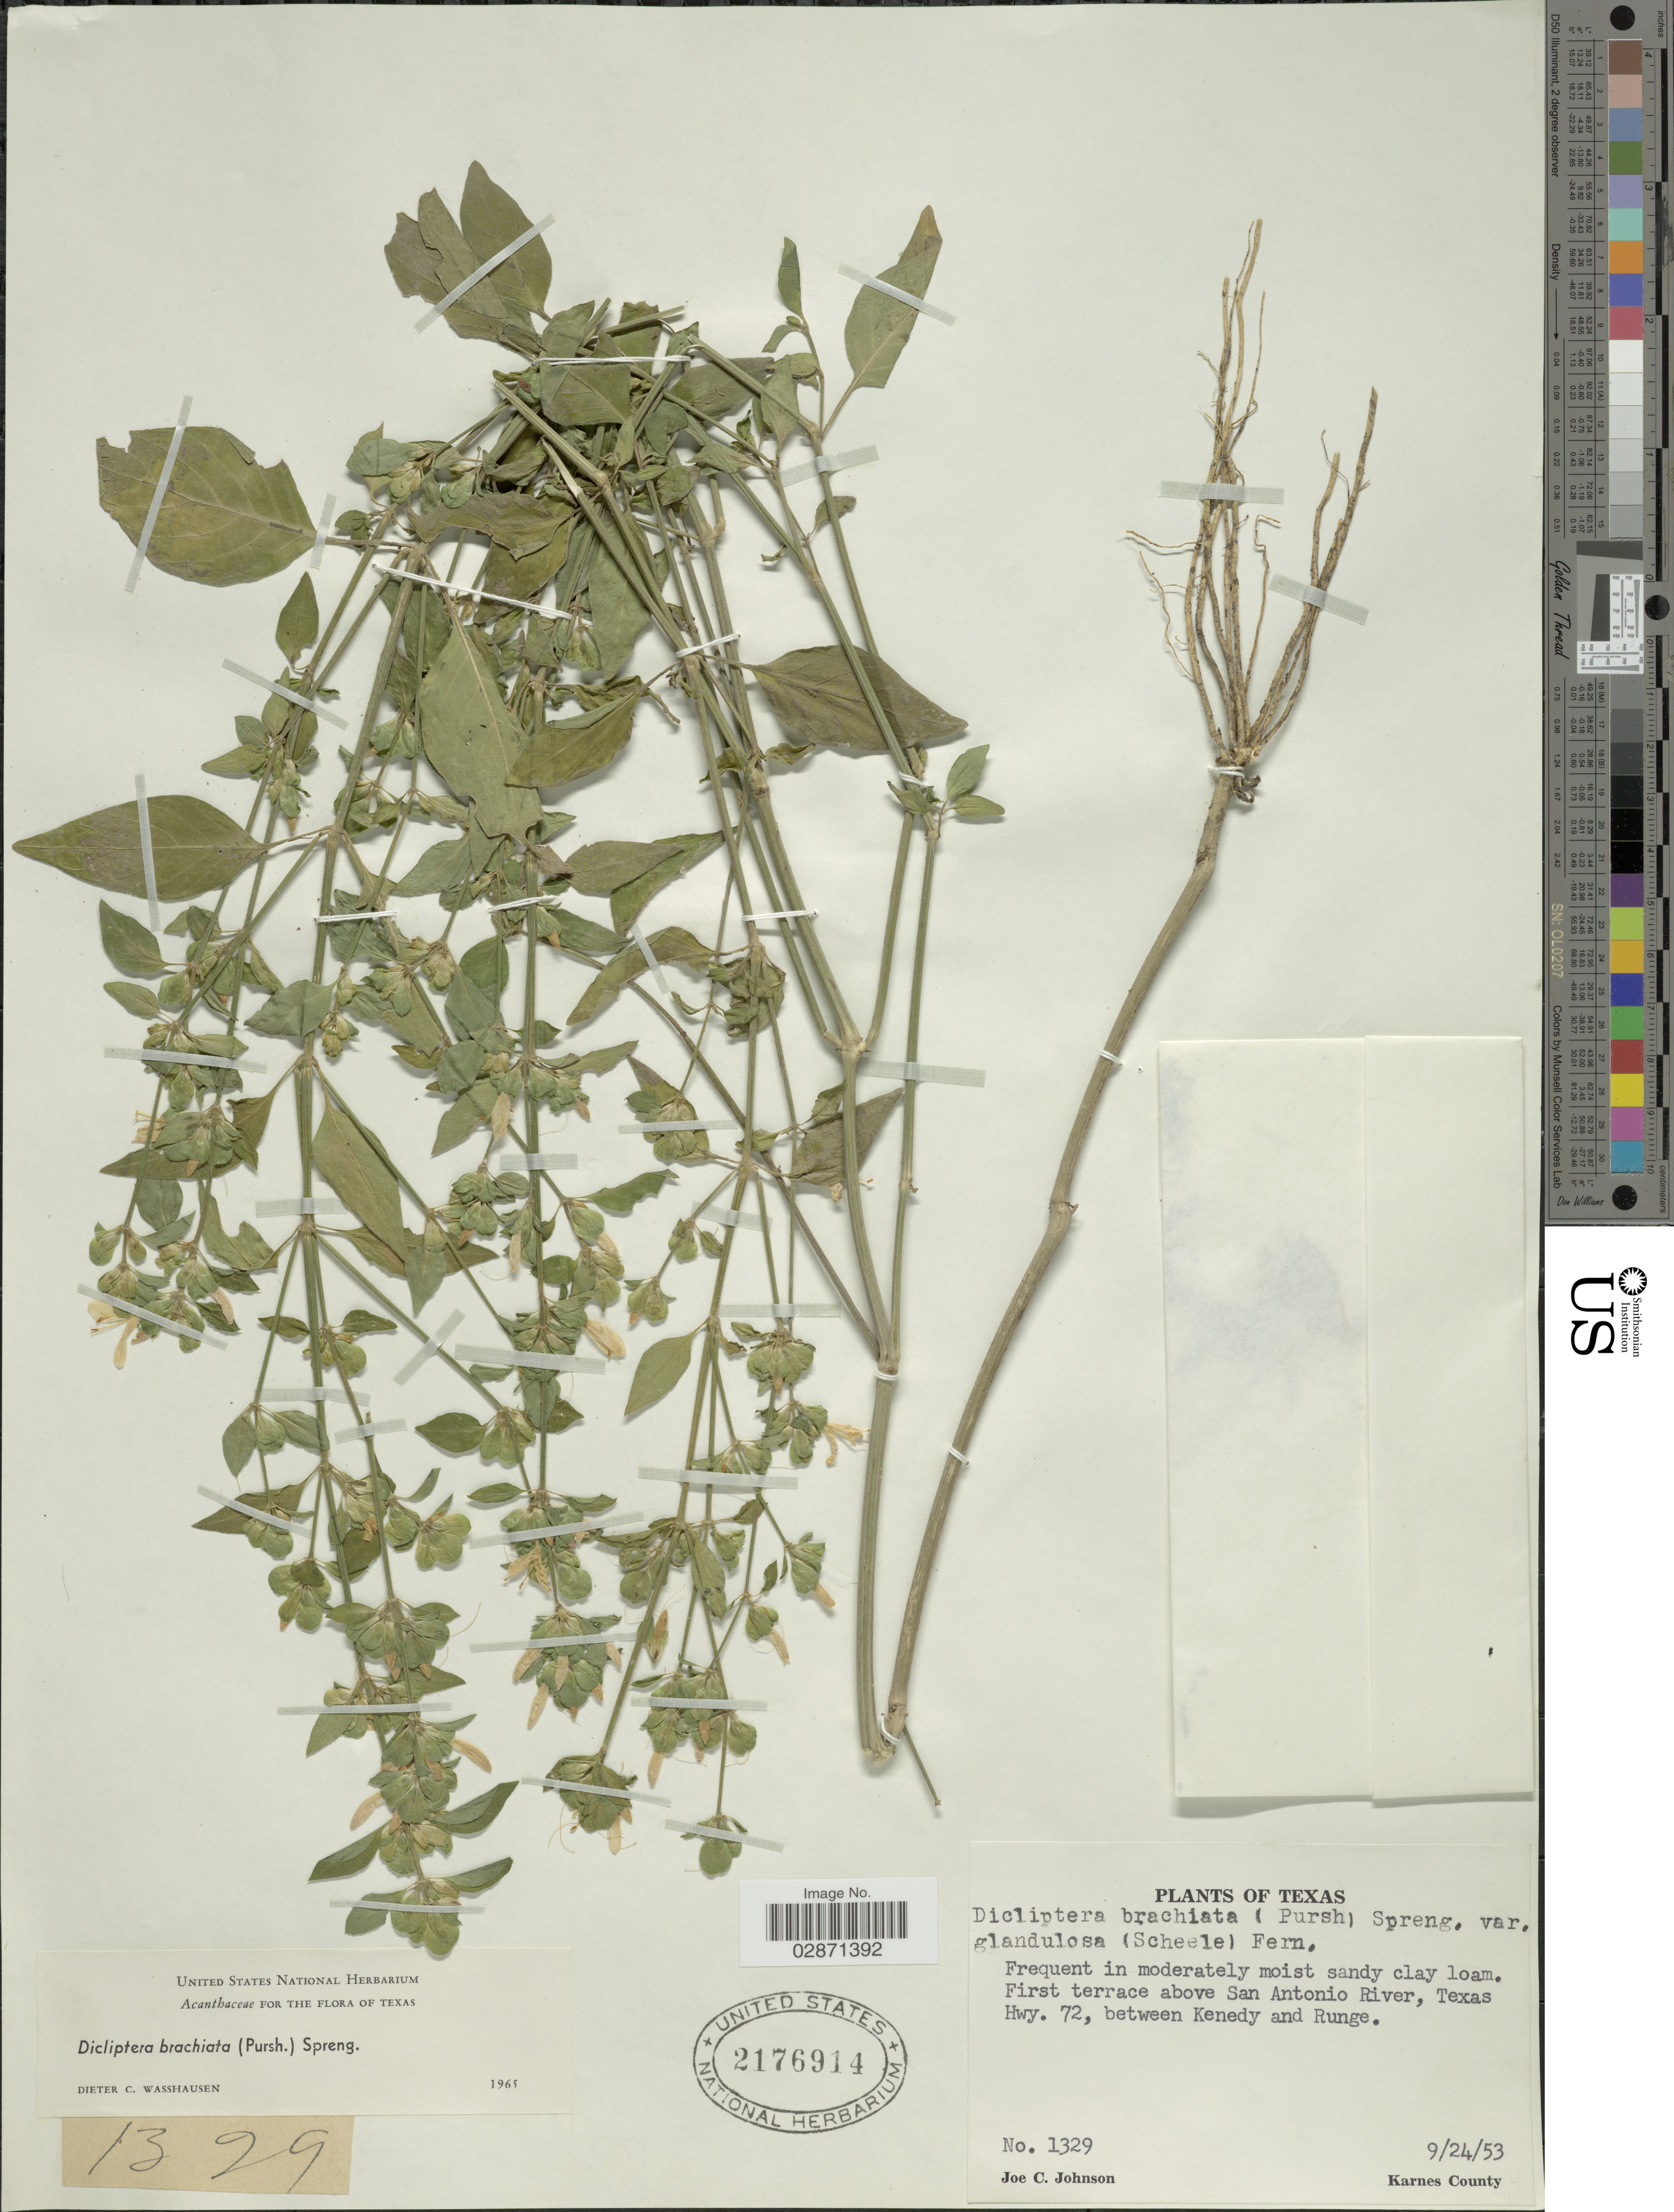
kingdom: Plantae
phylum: Tracheophyta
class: Magnoliopsida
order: Lamiales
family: Acanthaceae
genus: Dicliptera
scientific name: Dicliptera brachiata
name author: (Pursh) Spreng.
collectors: J. C. Johnson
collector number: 1329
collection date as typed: Transcribed d/m/y: 24/9/53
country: United States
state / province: Texas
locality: First terrace above San Antonio River, Texas Hwy. 72, between Kenedy and Runge.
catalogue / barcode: US 2176914